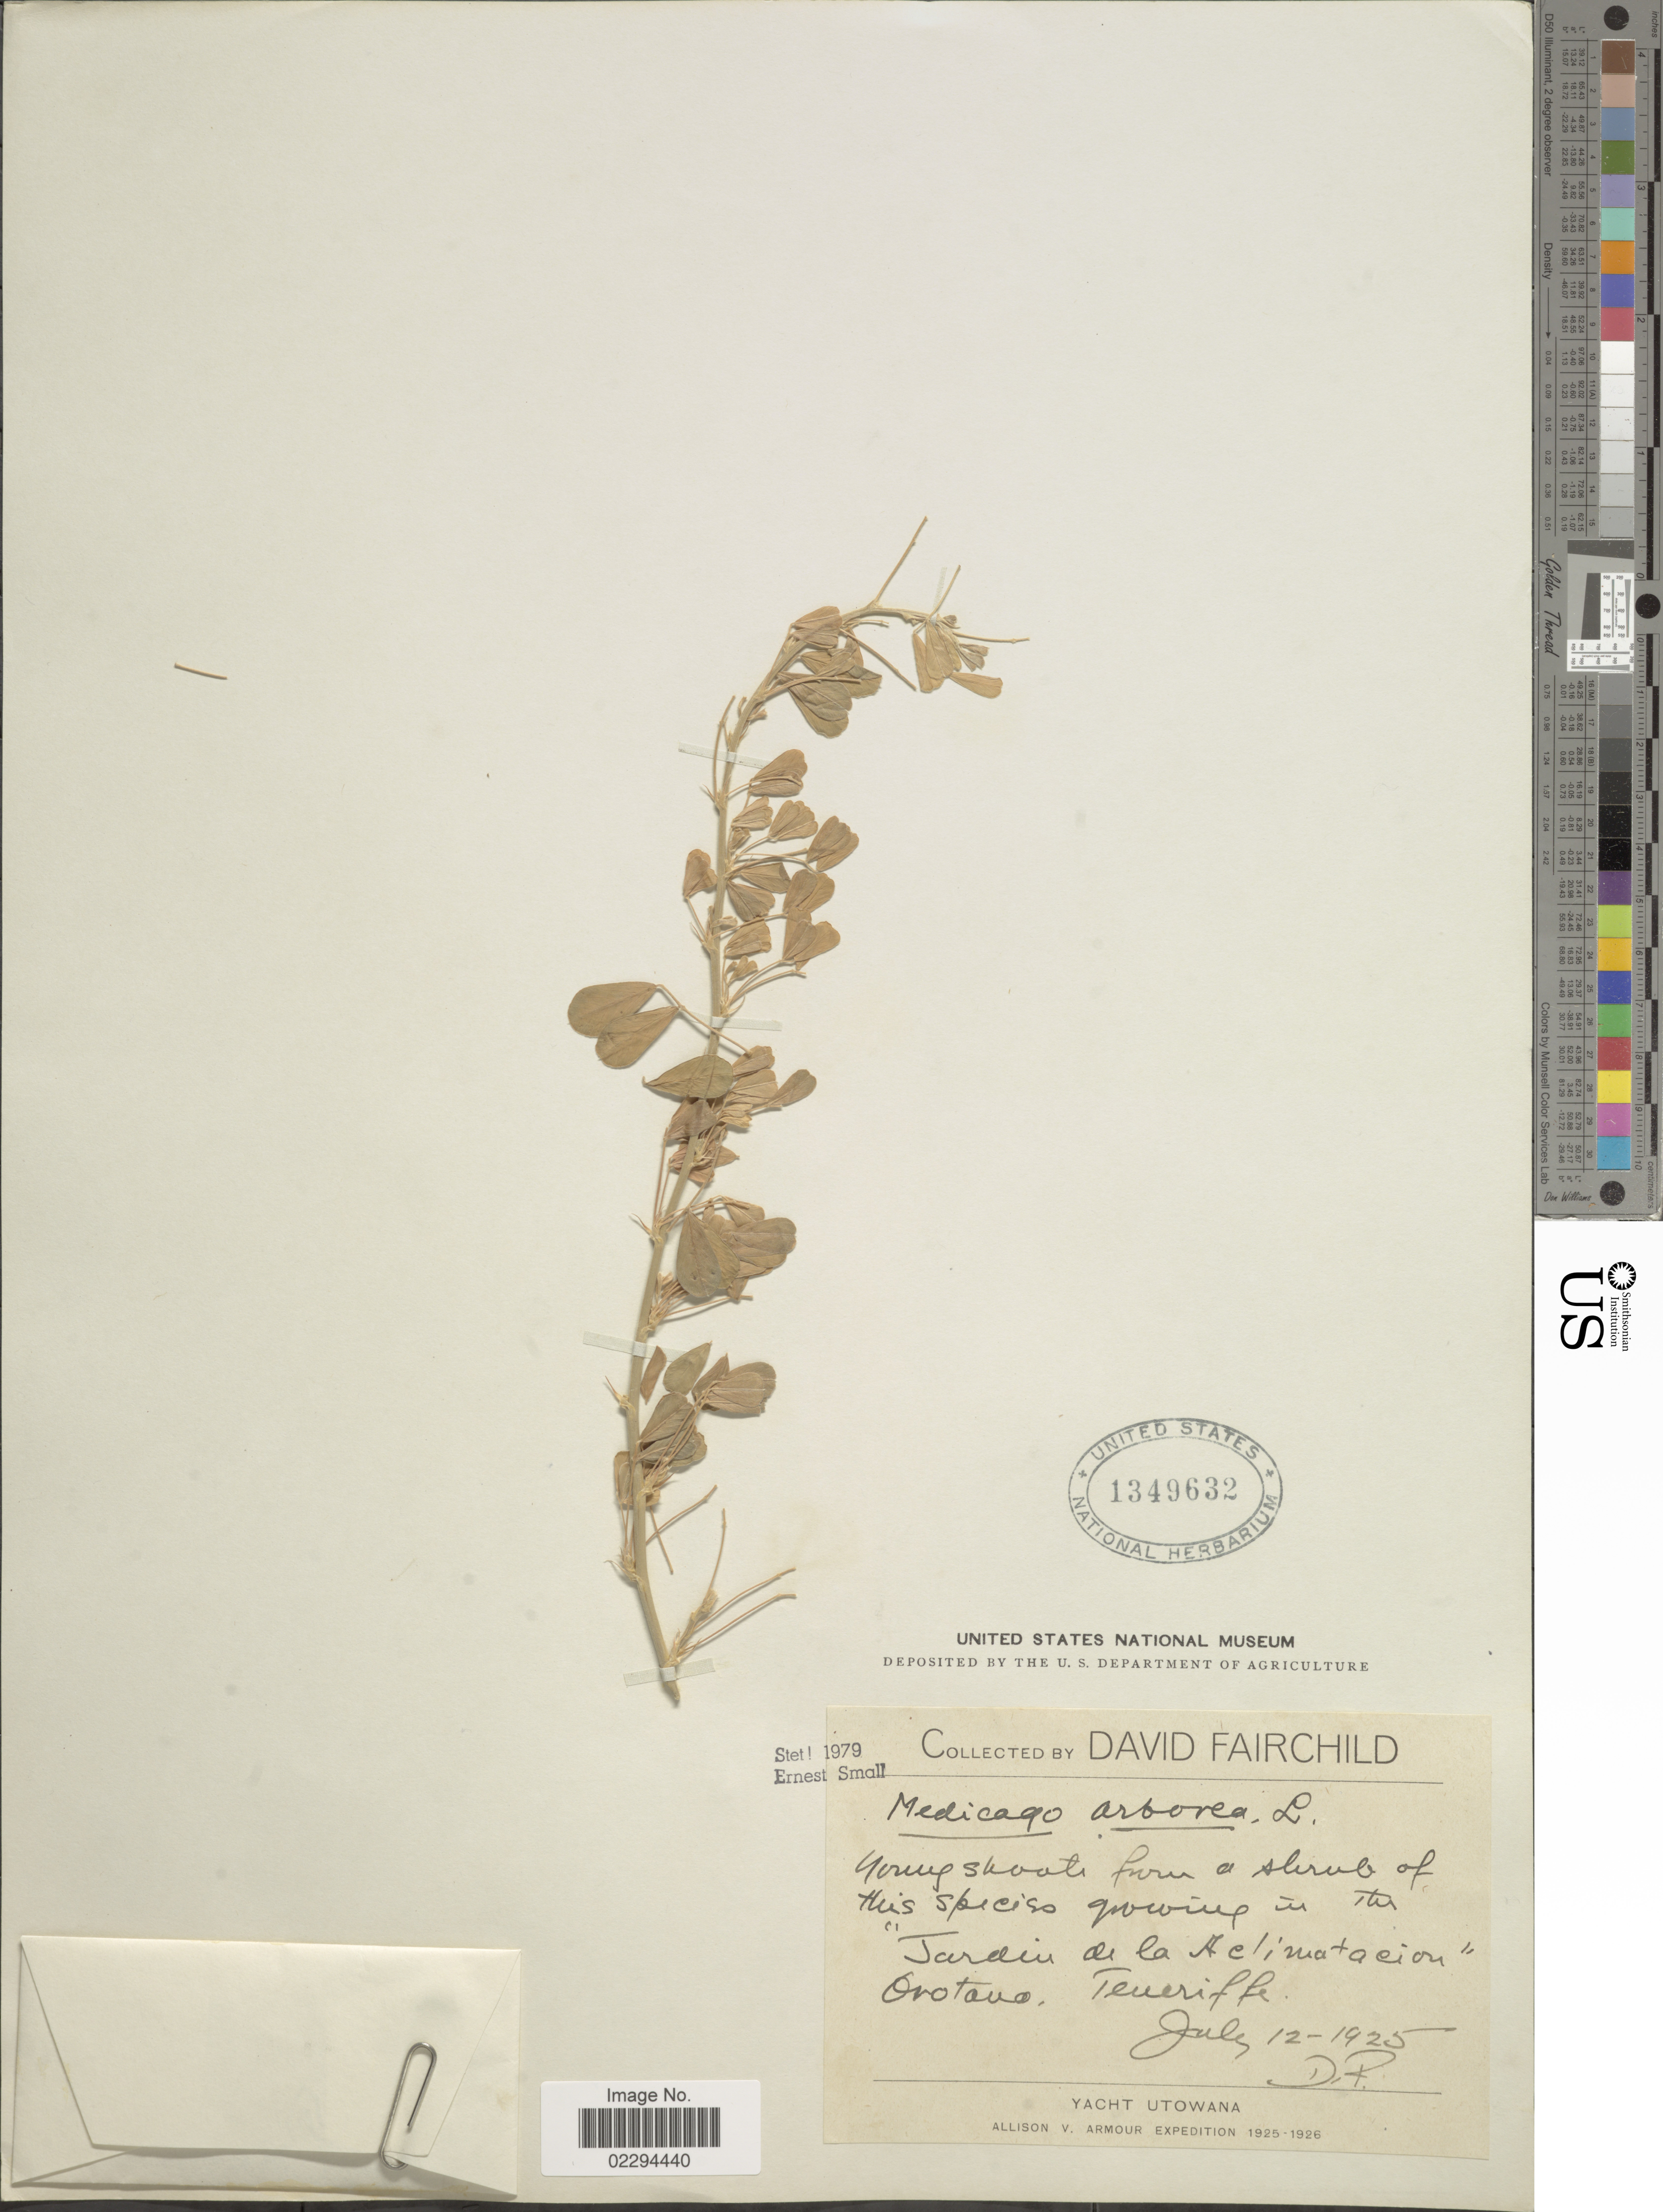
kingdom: Plantae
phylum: Tracheophyta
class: Magnoliopsida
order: Fabales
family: Fabaceae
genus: Medicago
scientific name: Medicago arborea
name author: L.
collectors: D. Fairchild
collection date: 1925-07-12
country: Spain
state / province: Canarias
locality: Jardin de la Aclimatacion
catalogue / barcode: US 1349632